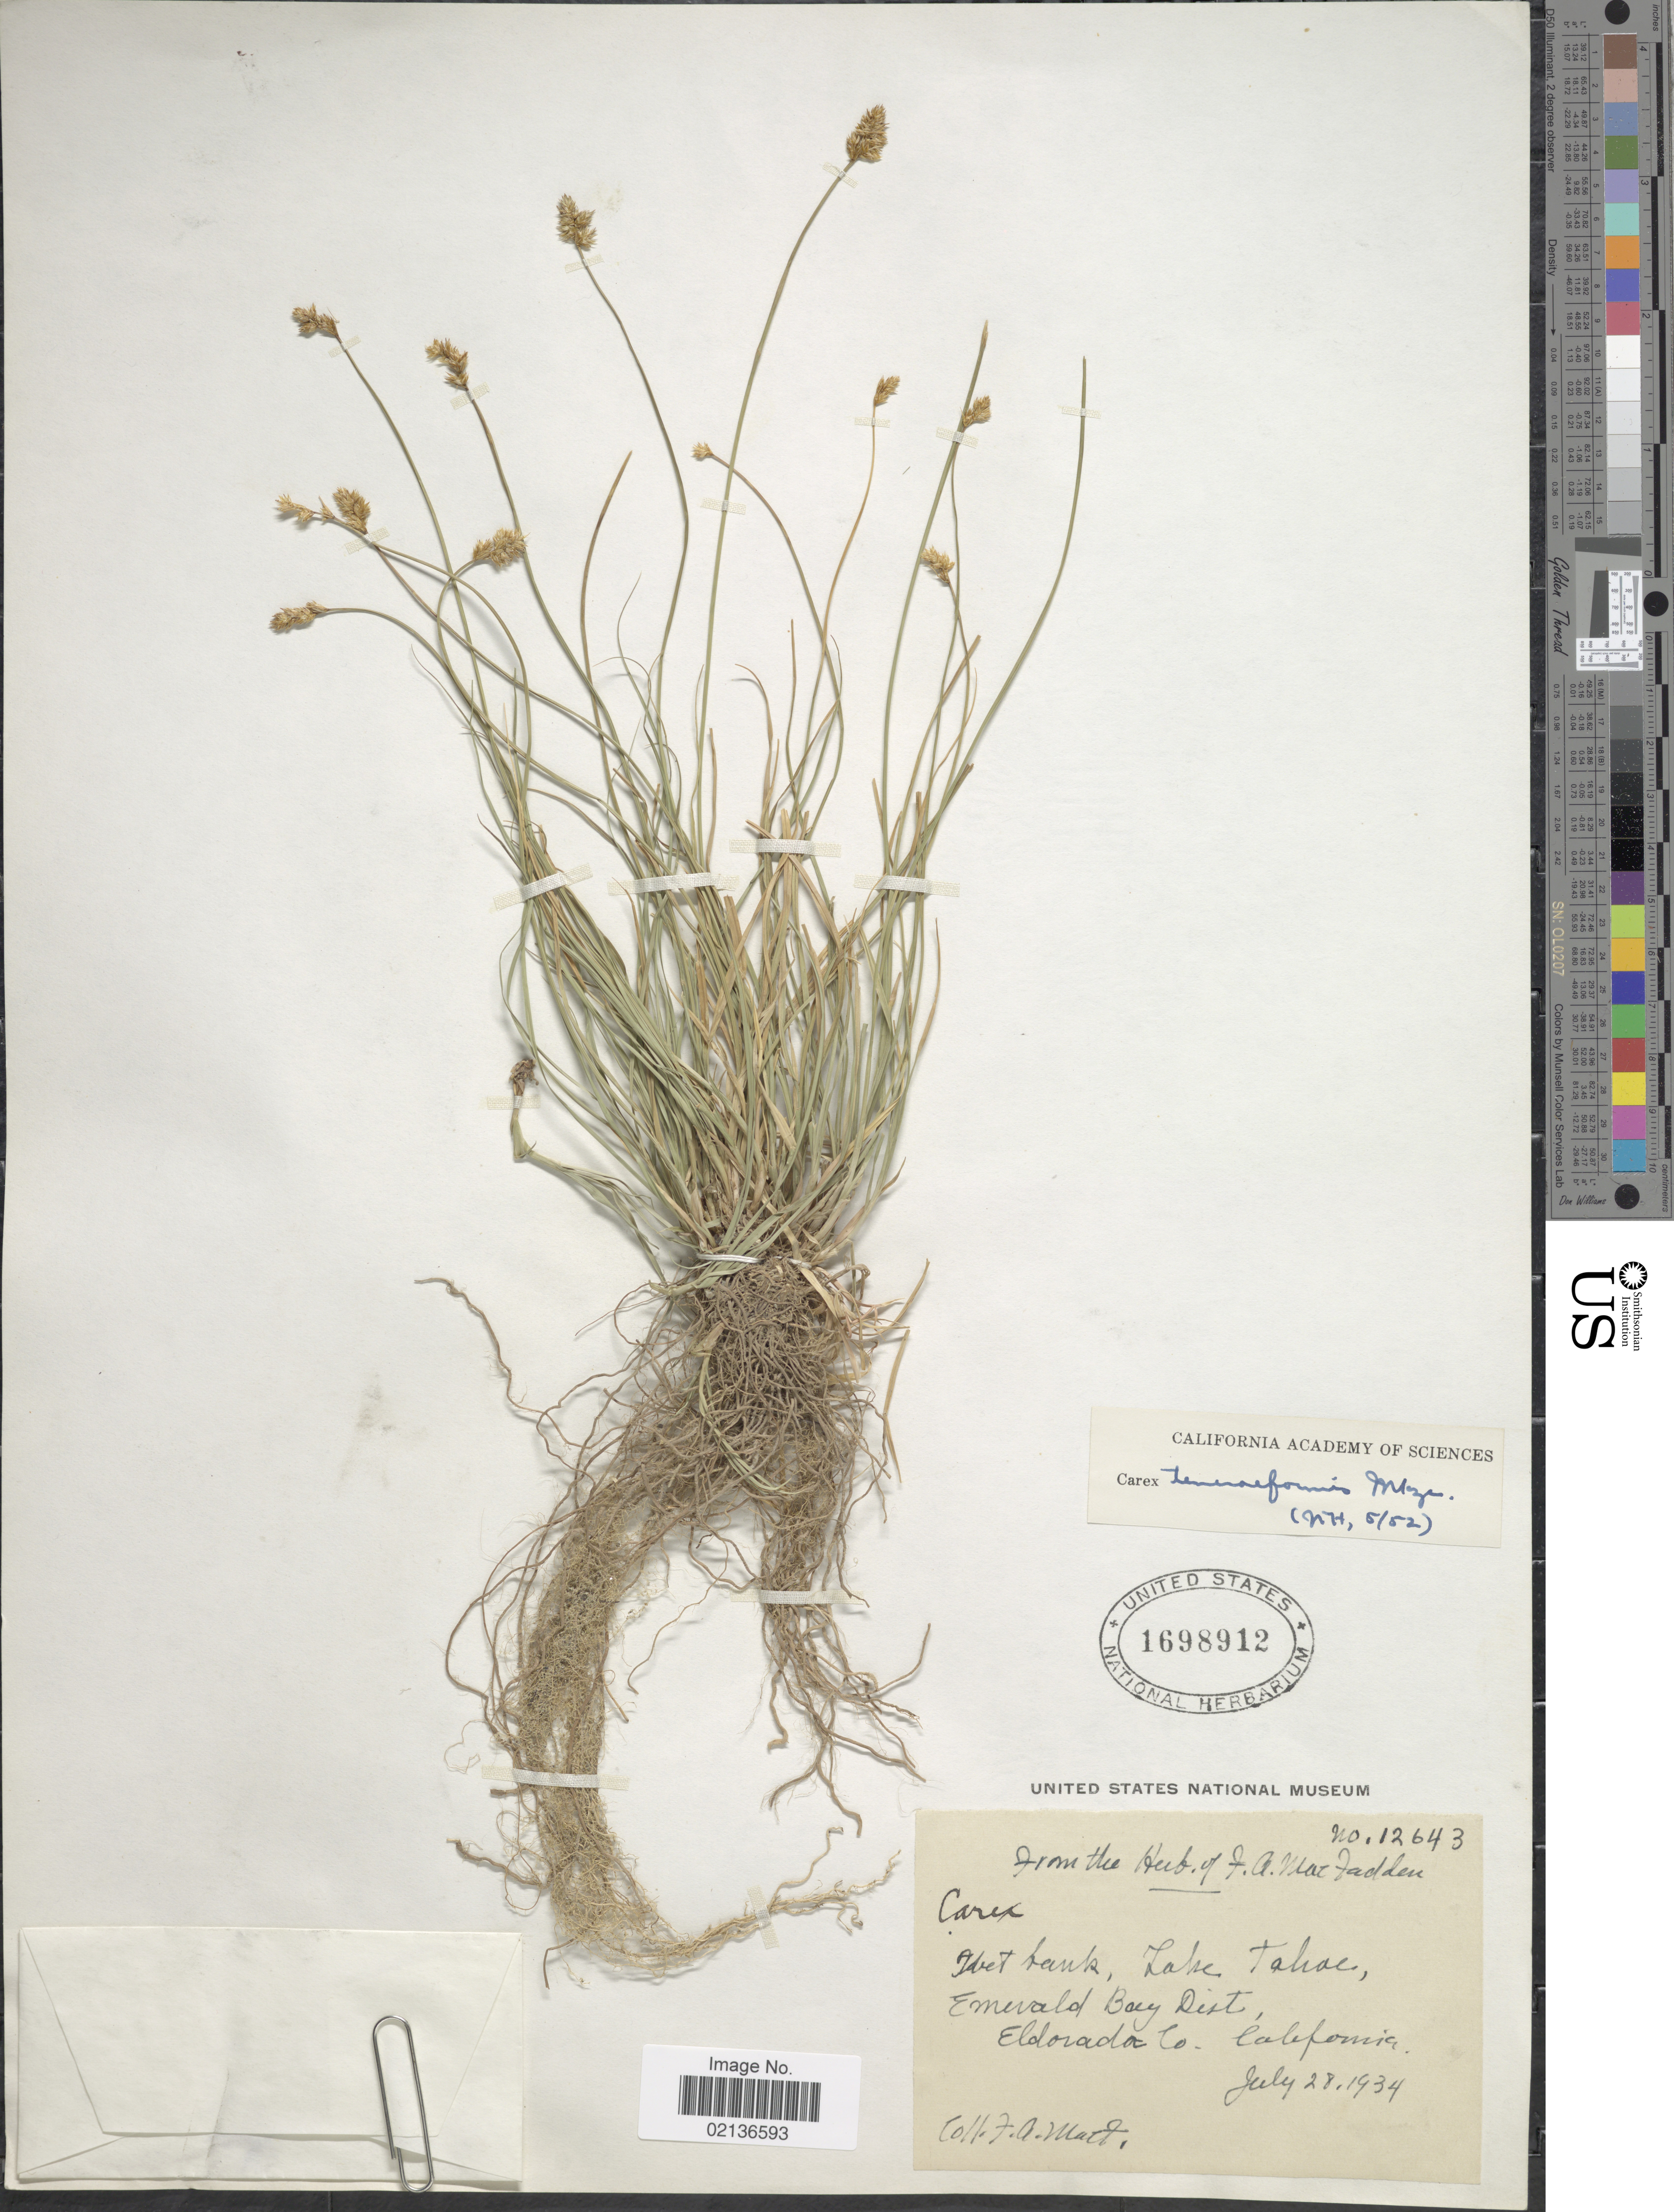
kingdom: Plantae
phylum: Tracheophyta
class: Liliopsida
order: Poales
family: Cyperaceae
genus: Carex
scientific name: Carex subfusca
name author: W. Boott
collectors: F. MacFadden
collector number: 12643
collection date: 1934-07-28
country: United States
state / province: California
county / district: El Dorado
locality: Emerald Bay Dist., Eldorado Co., California, Lake Tahac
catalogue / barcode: US 1698912